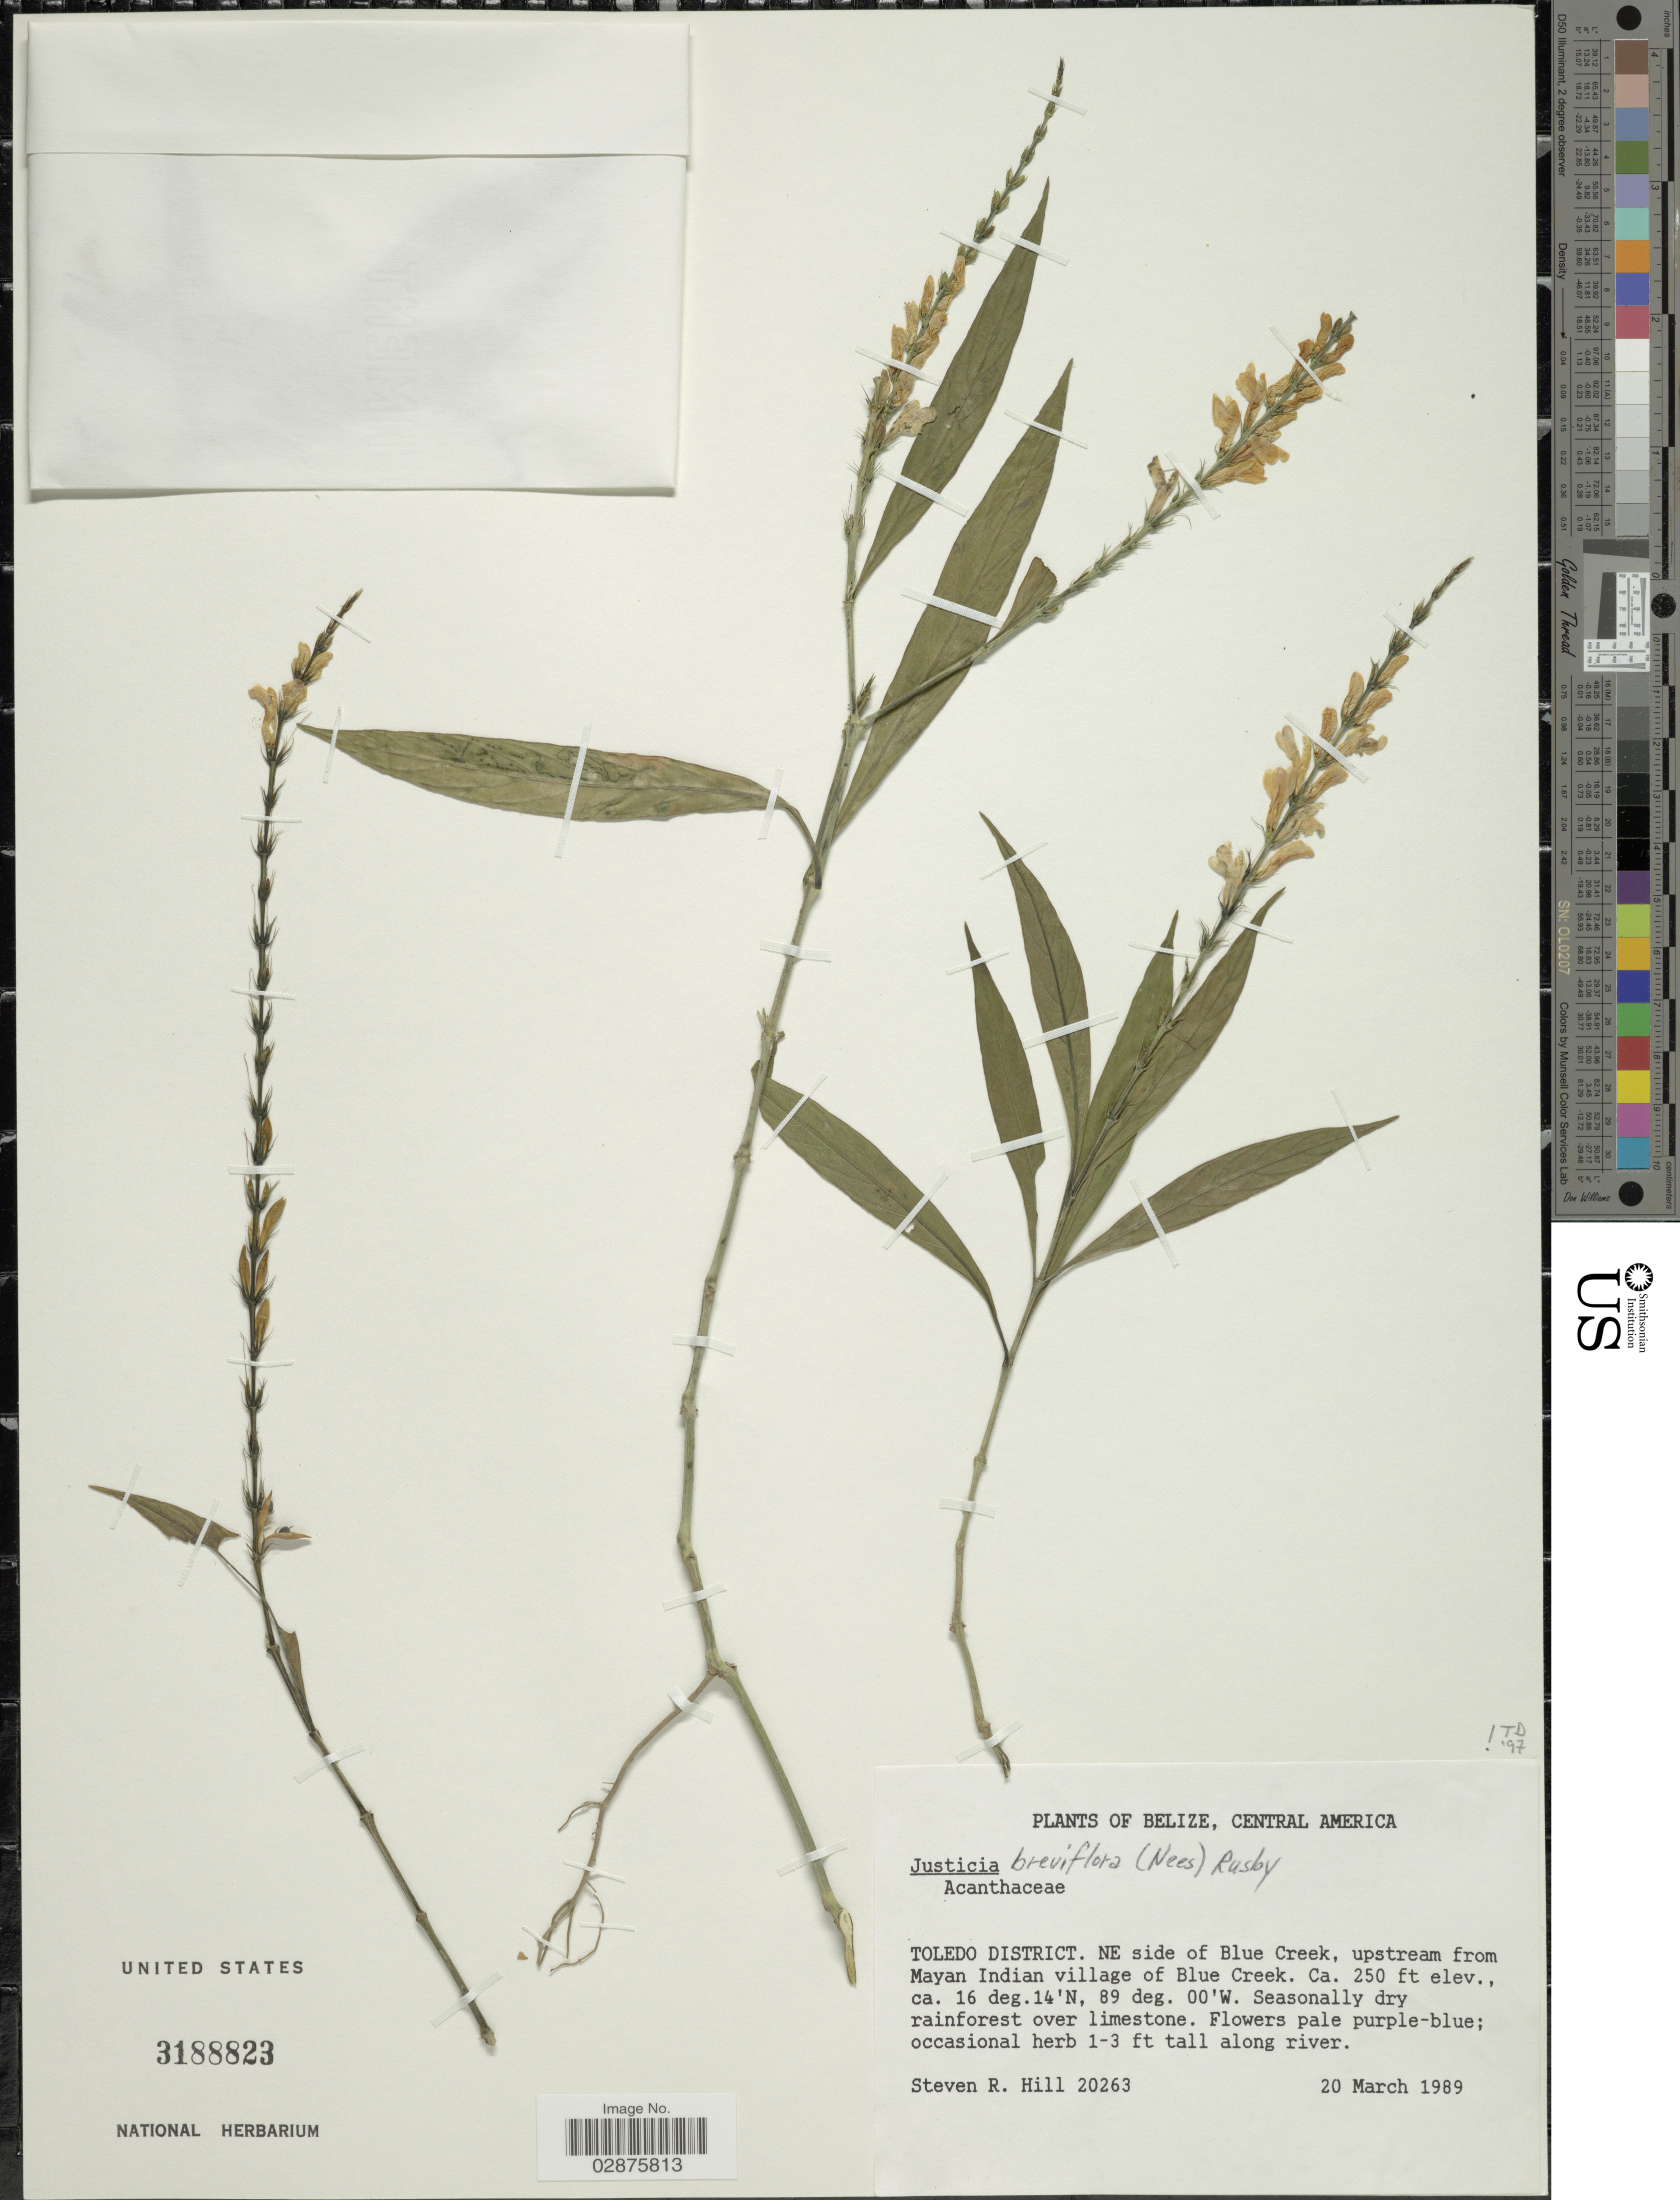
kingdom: Plantae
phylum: Tracheophyta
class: Magnoliopsida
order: Lamiales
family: Acanthaceae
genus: Justicia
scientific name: Justicia breviflora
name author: (Nees) Rusby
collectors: S. Hill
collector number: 20263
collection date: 1989-03-20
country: Belize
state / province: Toledo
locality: NE side of Blue Creek, upstream from Mayan Indian Village of Blue Creek.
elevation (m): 76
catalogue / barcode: US 3188823